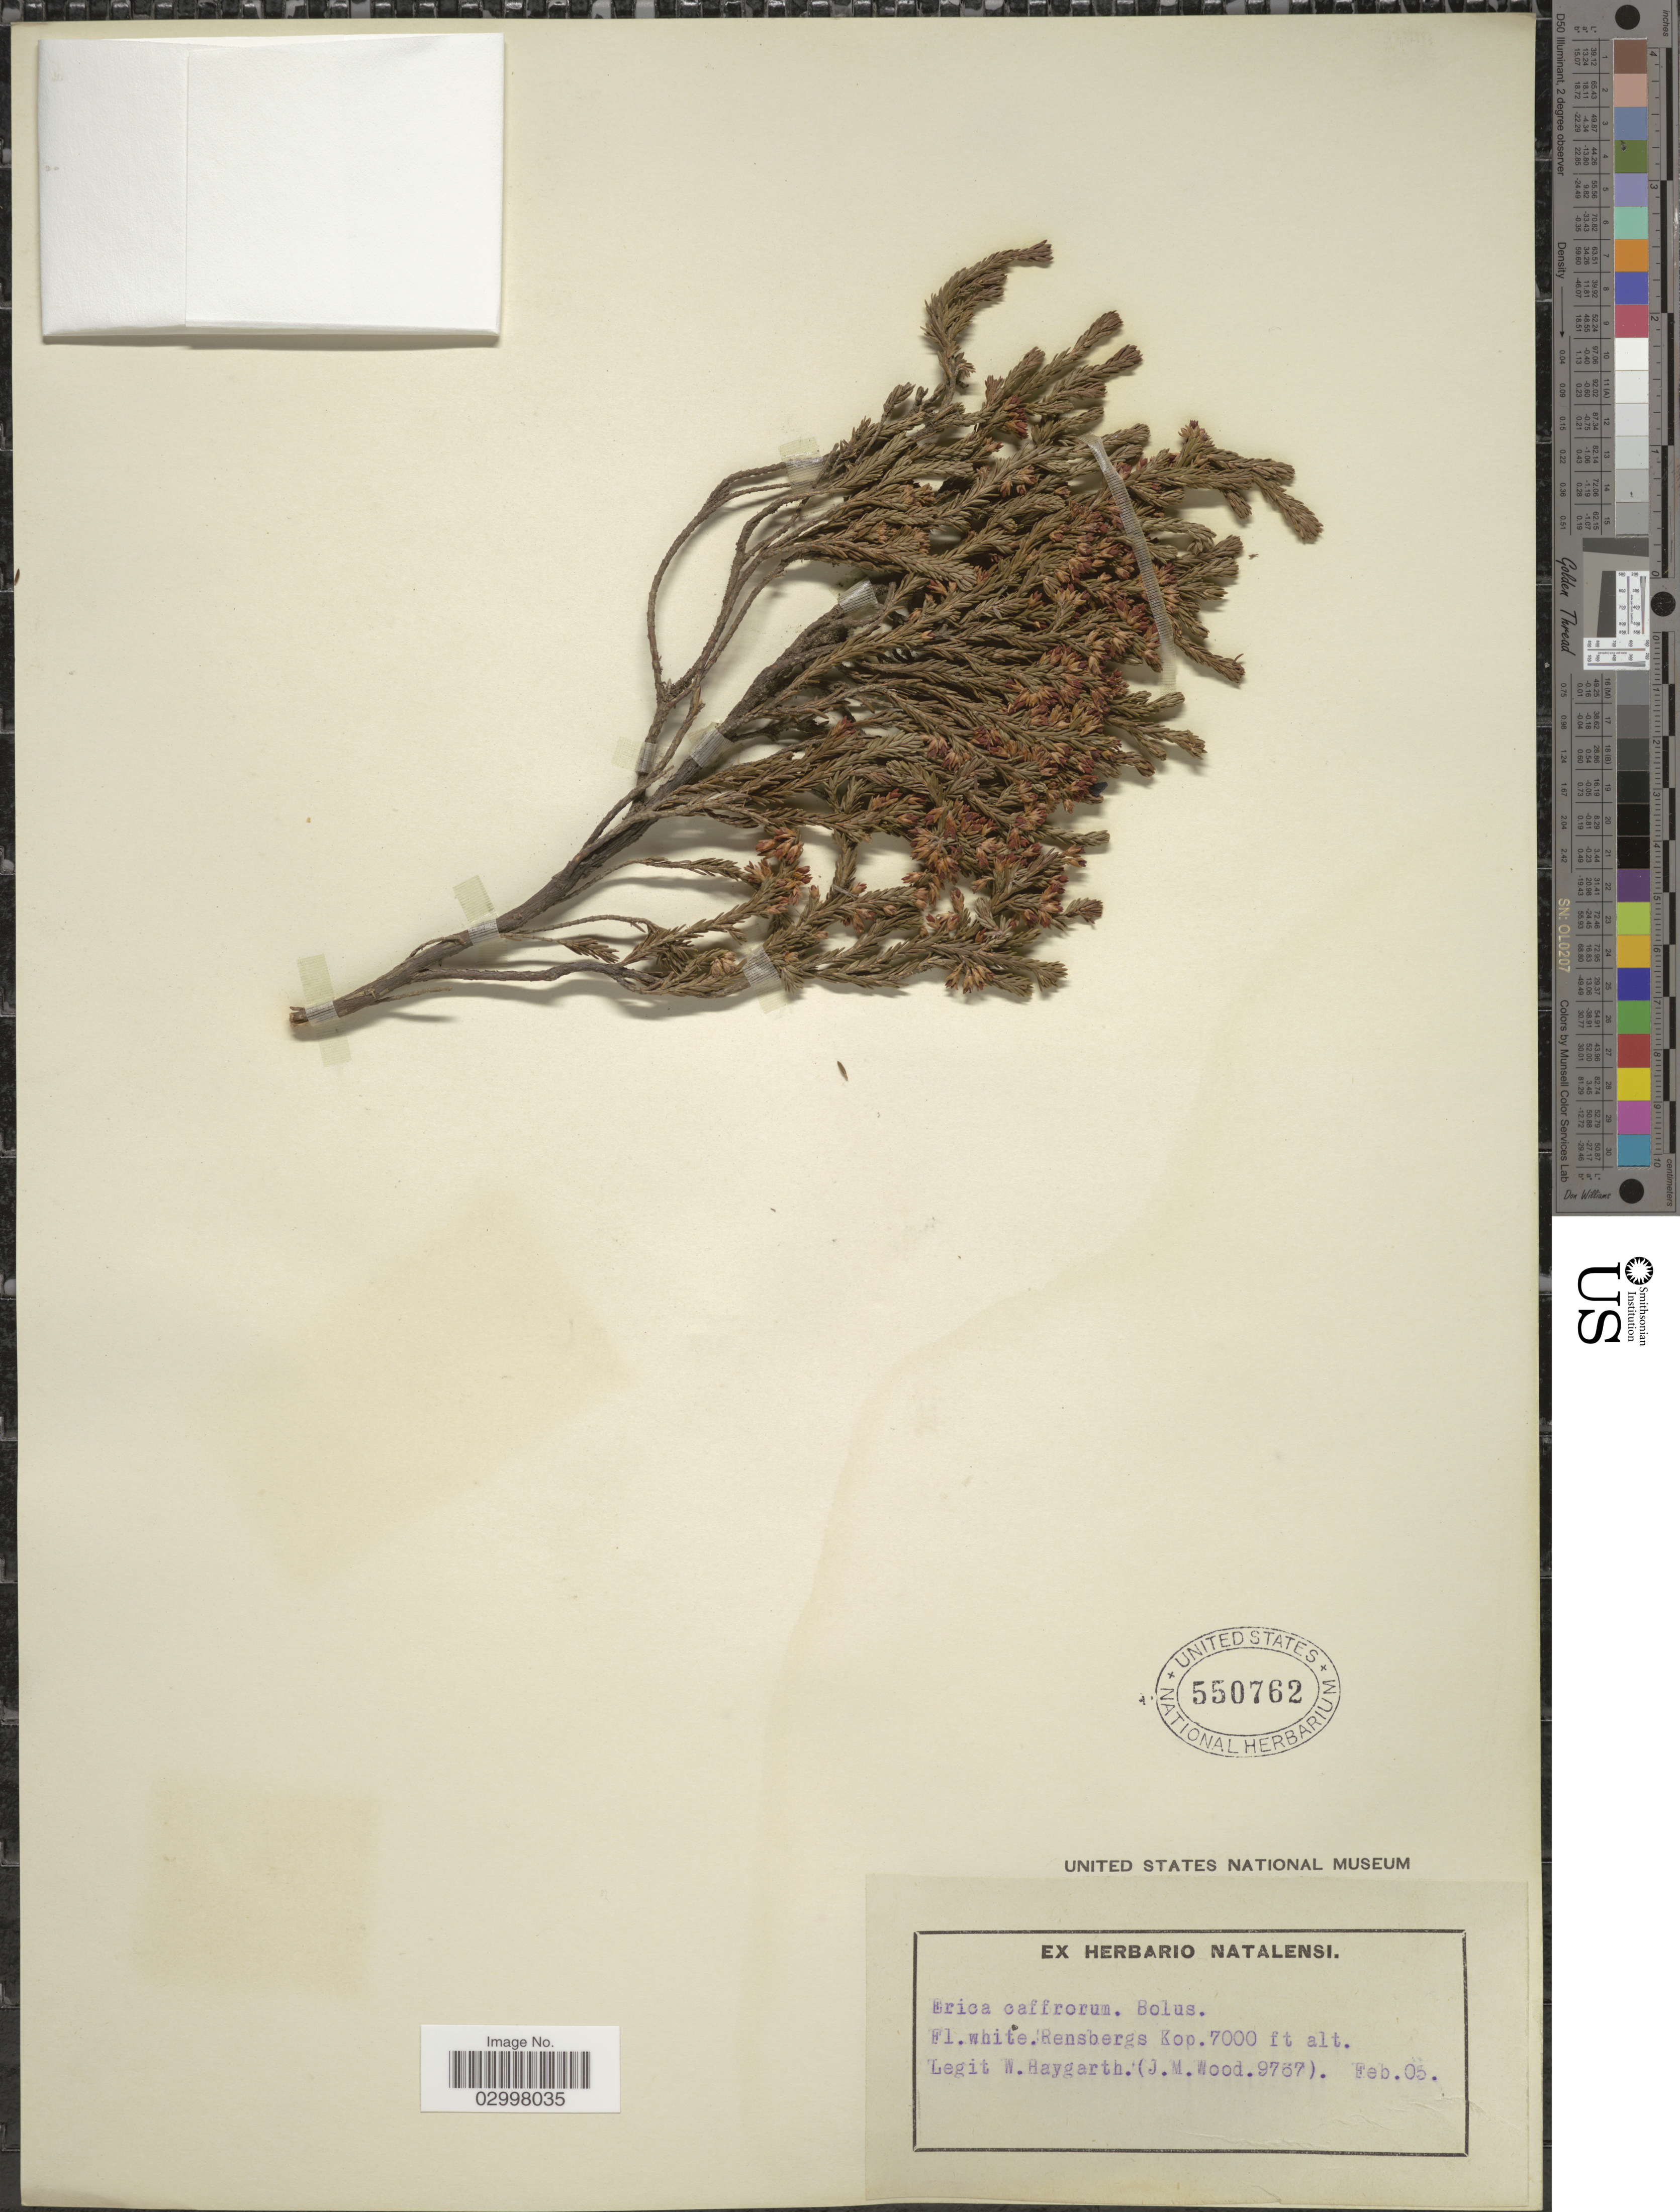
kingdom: Plantae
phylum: Tracheophyta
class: Magnoliopsida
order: Ericales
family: Ericaceae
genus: Erica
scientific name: Erica caffrorum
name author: Bolus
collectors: W. Haygarth & J. M. Wood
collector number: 9767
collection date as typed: Transcribed d/m/y: /2/5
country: South Africa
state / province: KwaZulu-Natal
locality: Rensbergs Kop.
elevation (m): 2134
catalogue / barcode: US 550762